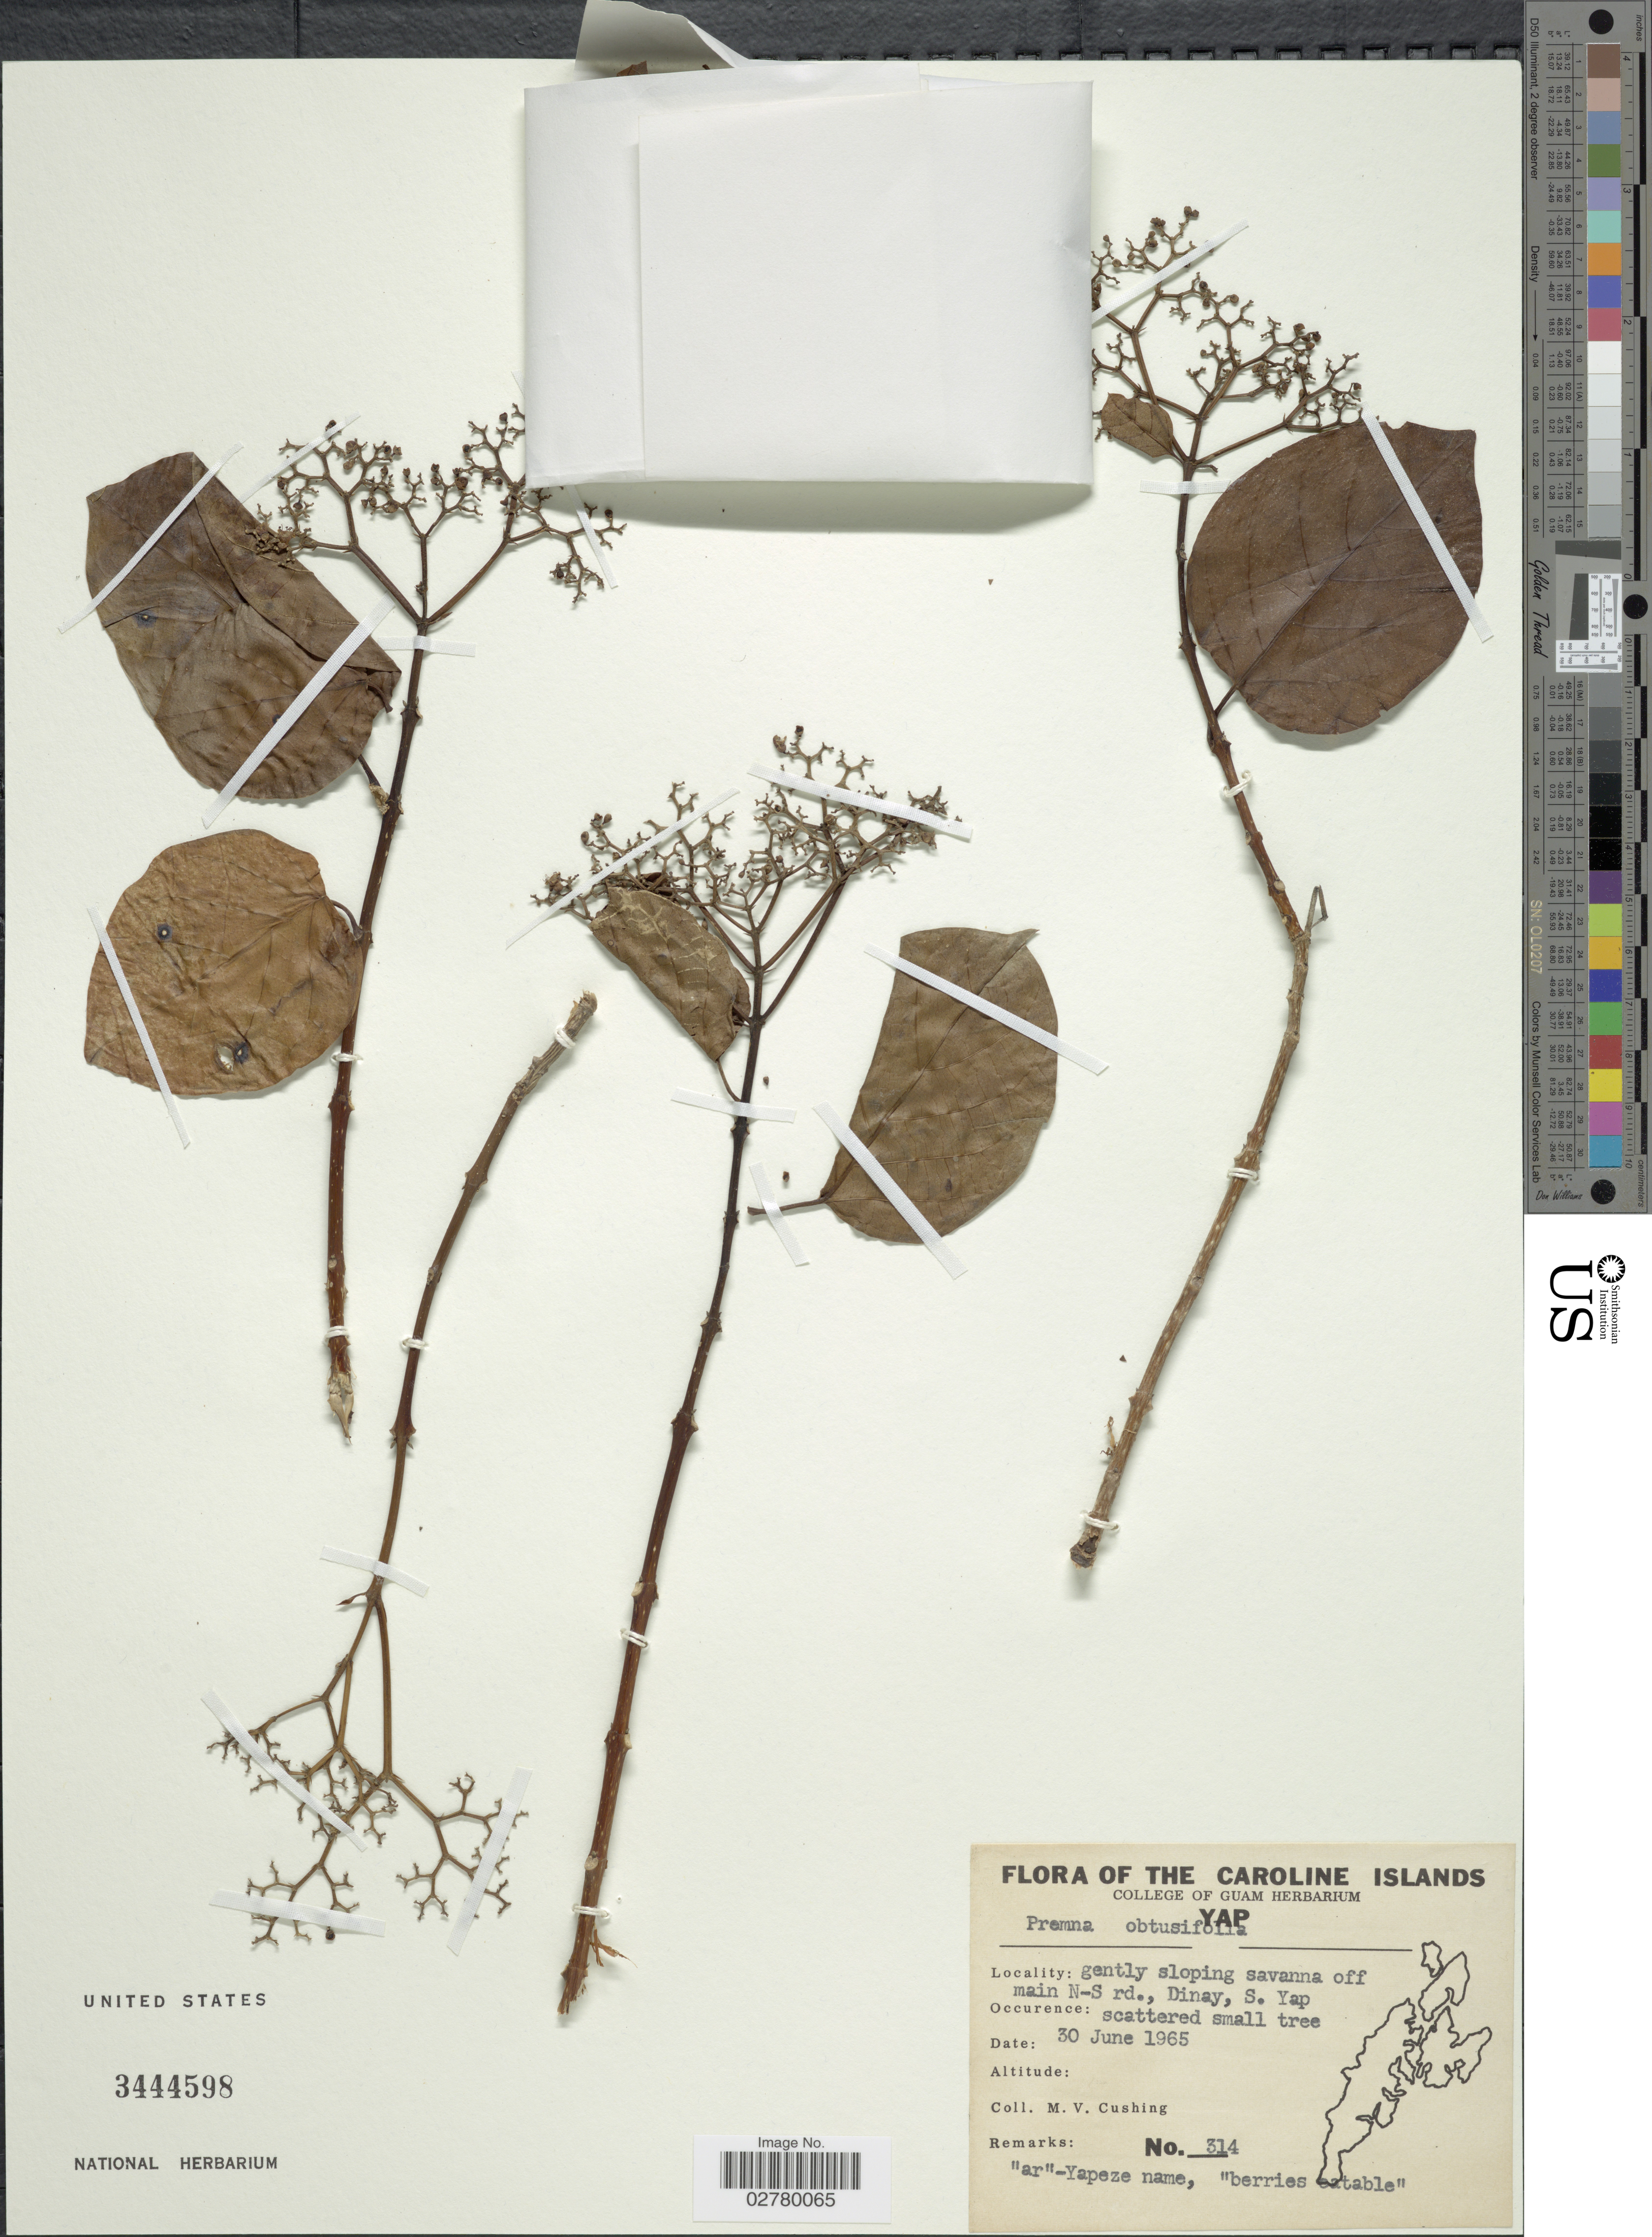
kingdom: Plantae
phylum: Tracheophyta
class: Magnoliopsida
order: Lamiales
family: Lamiaceae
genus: Premna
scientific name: Premna obtusifolia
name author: R. Br.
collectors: M. V. Cushing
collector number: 314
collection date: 1965-06-30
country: Micronesia, Federated States of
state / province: Yap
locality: The Caroline Islands. Gently sloping savanna off main N-S rd., Dinay, S. Yap.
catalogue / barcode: US 3444598